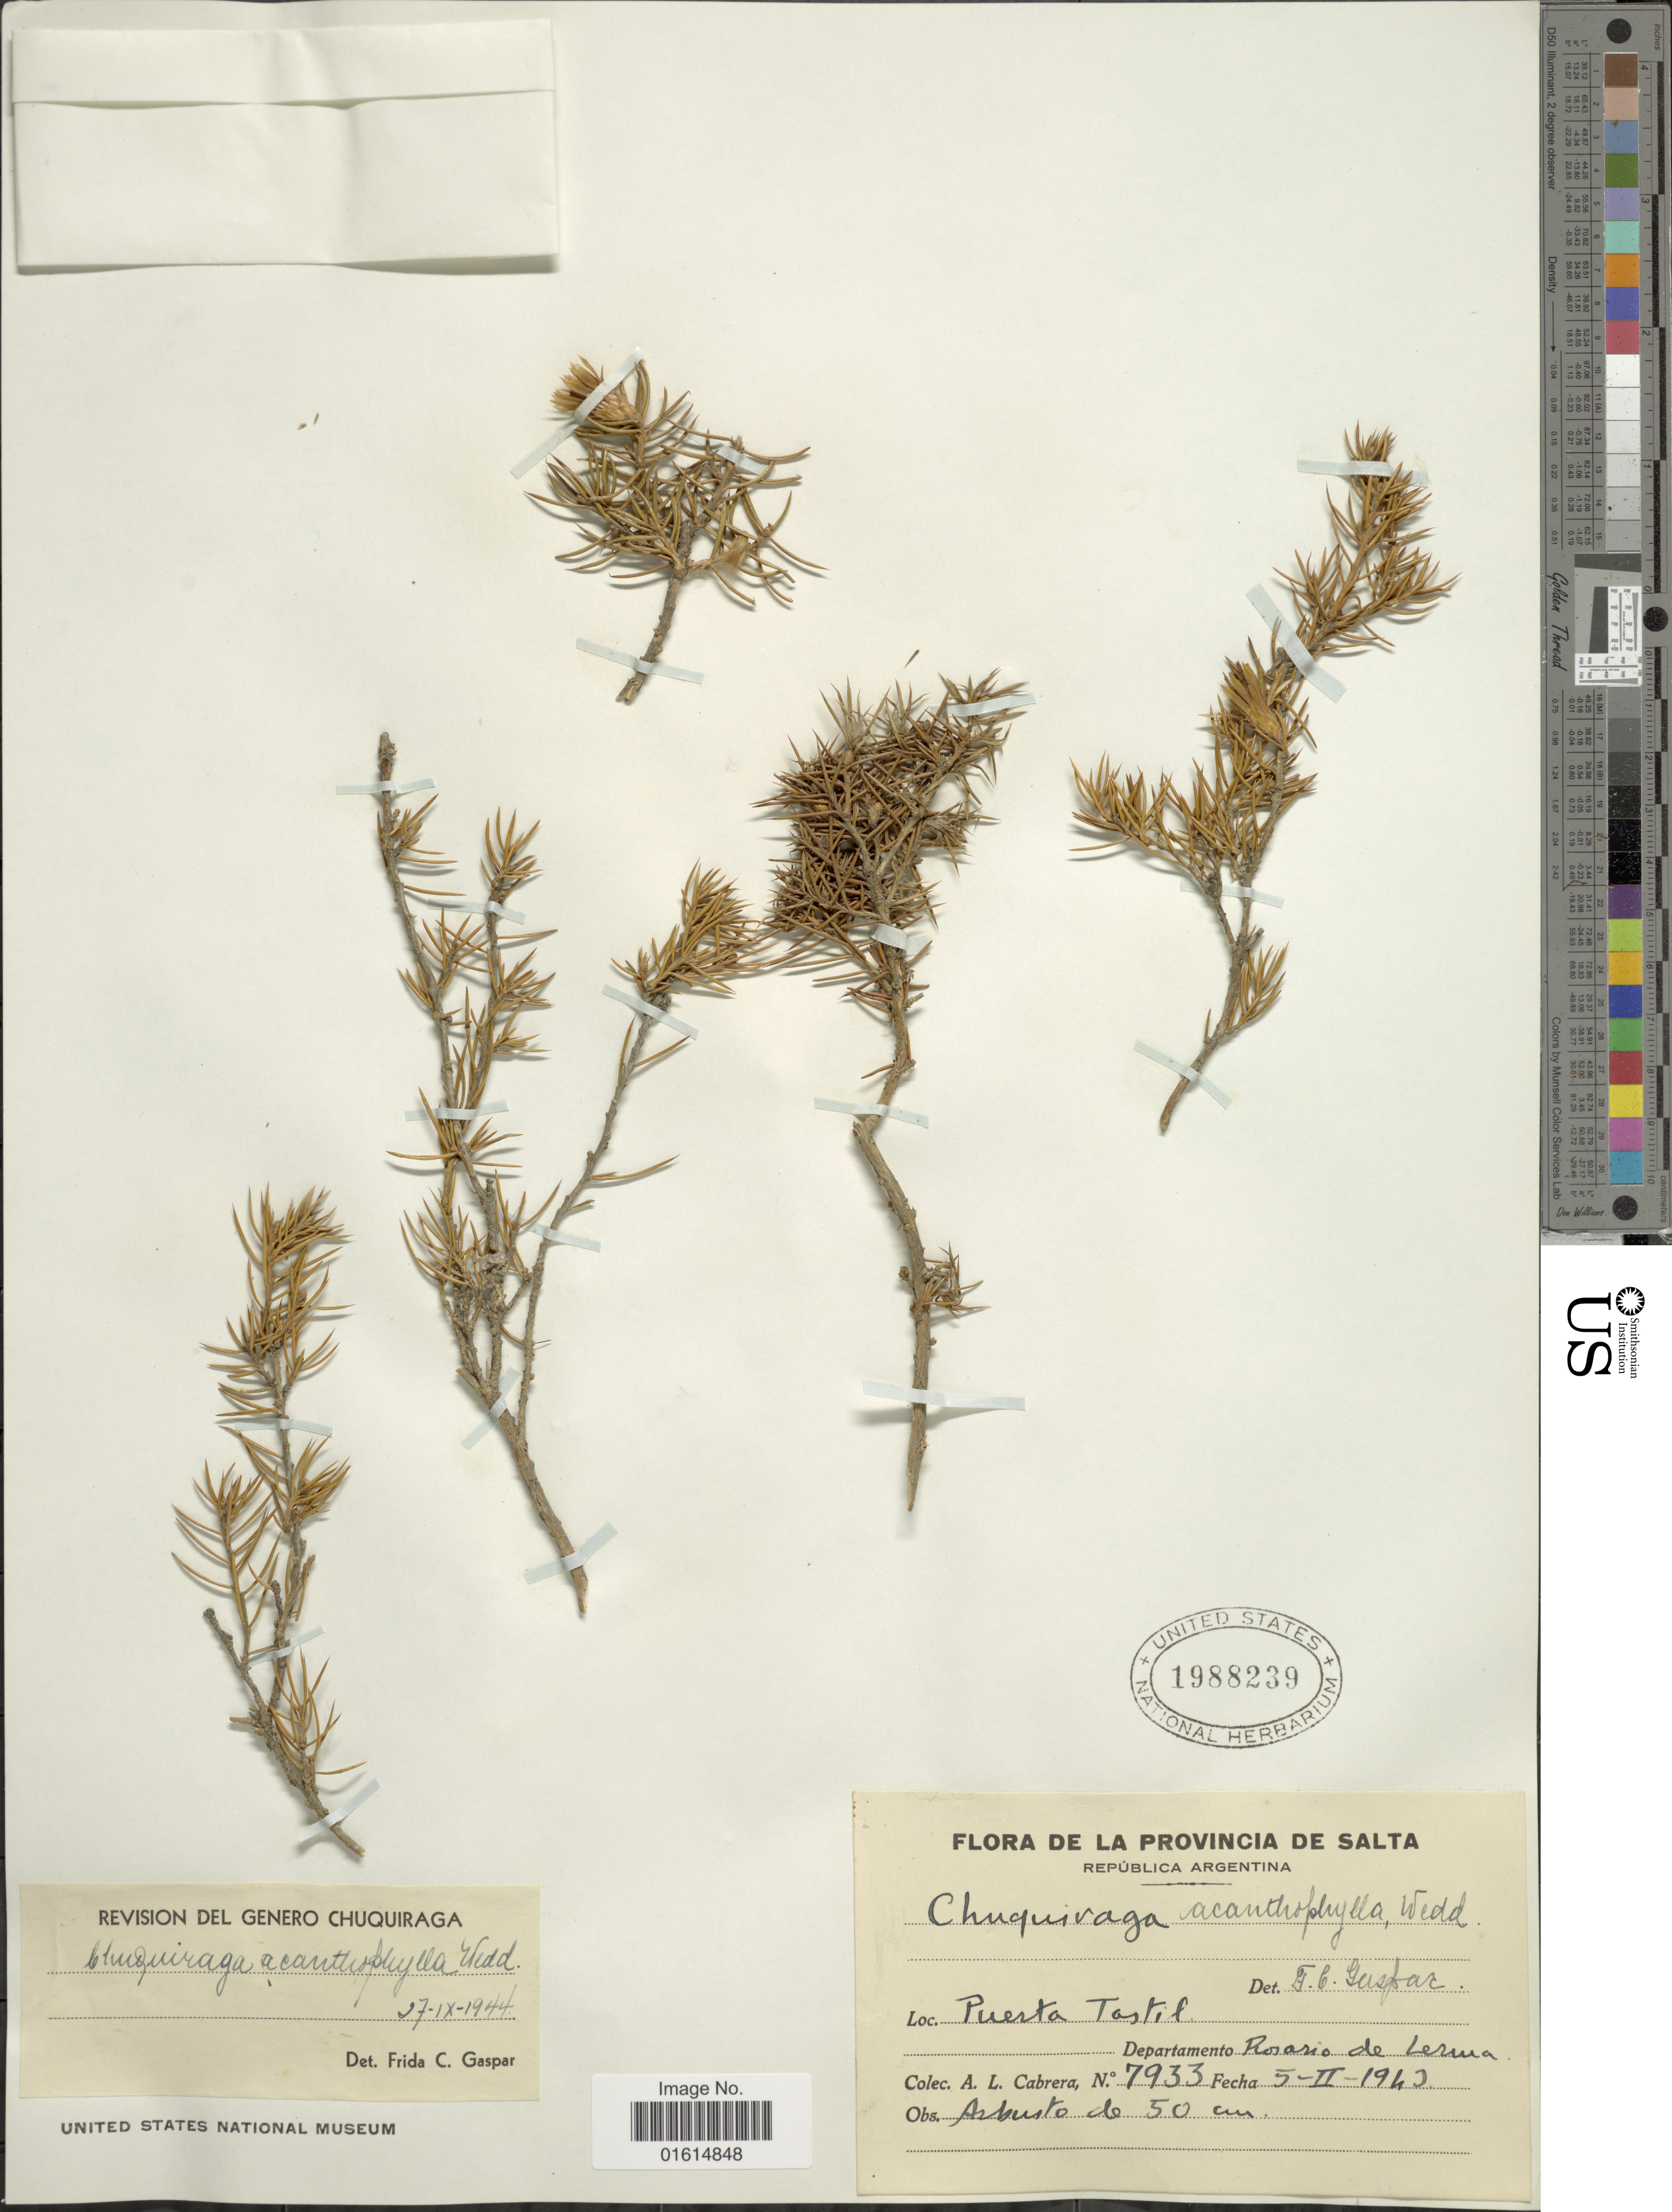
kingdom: Plantae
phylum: Tracheophyta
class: Magnoliopsida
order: Asterales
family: Asteraceae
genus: Chuquiraga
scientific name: Chuquiraga acanthophylla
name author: Wedd.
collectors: A. L. Cabrera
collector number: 7933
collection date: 1940-02-05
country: Argentina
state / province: Salta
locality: Provincia de Salta, Puerta Tastil, Departamento Rosario de Lerma.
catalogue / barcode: US 1988239